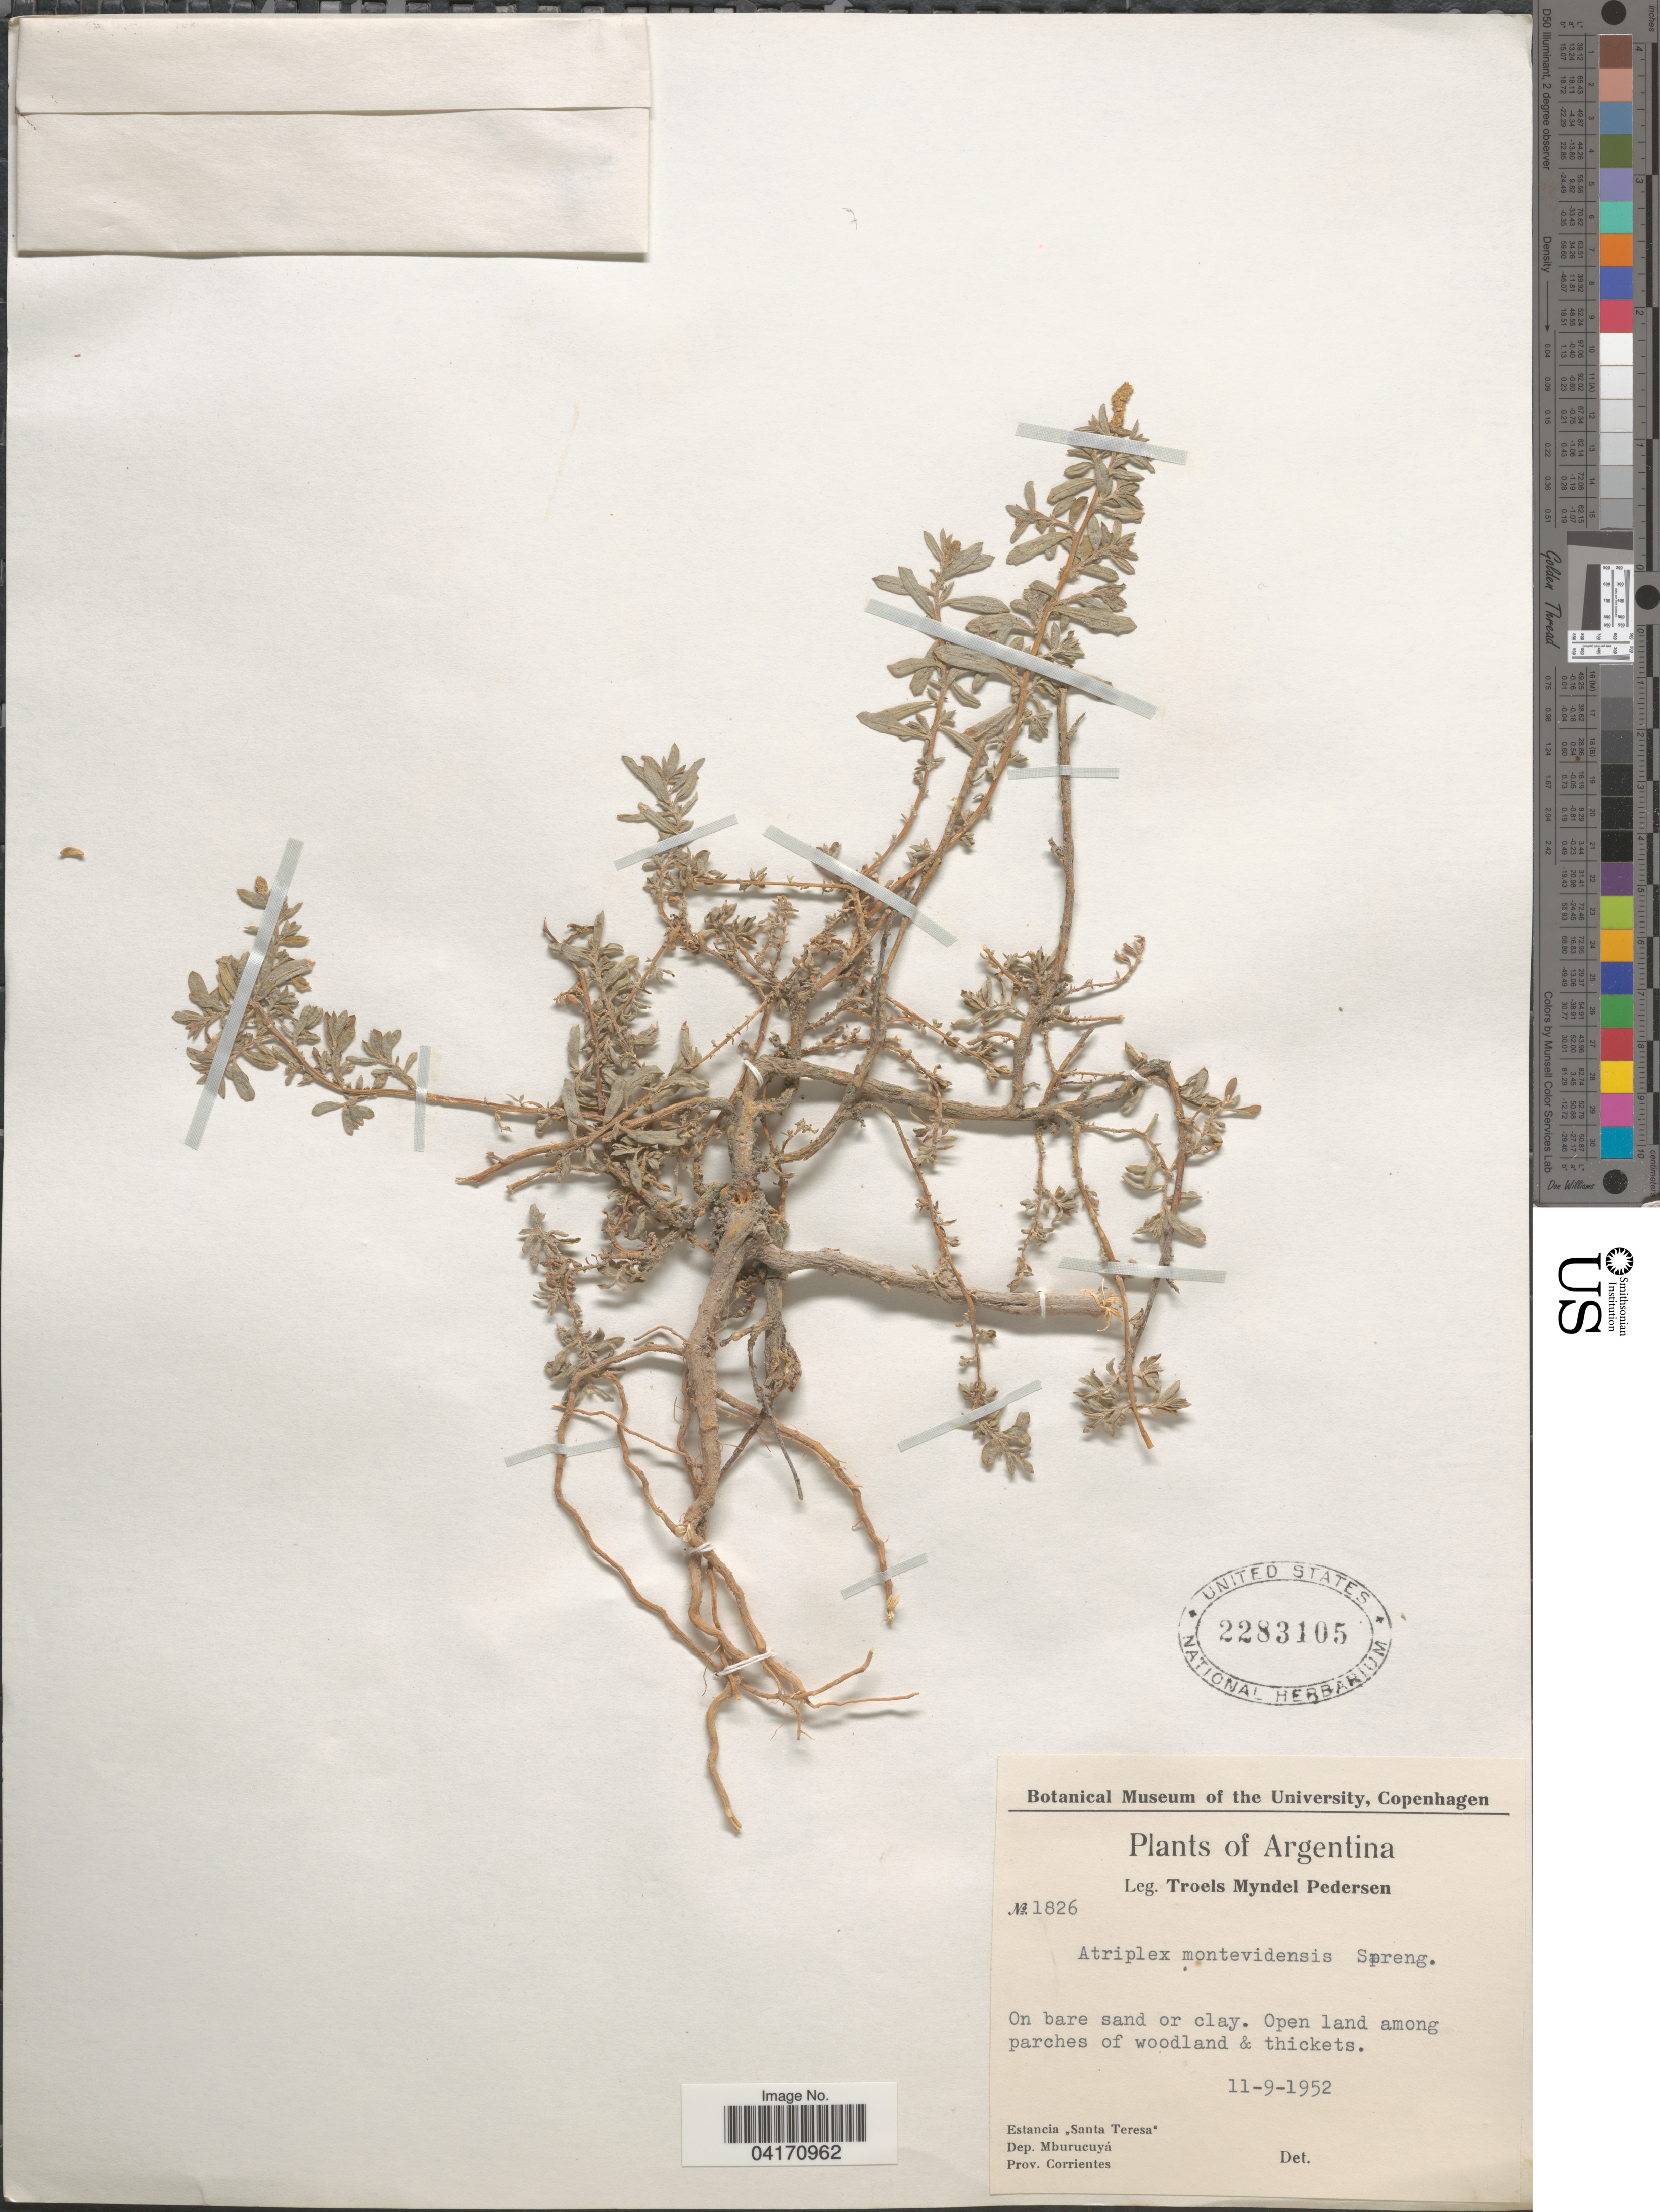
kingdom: Plantae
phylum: Tracheophyta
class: Magnoliopsida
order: Caryophyllales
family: Amaranthaceae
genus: Atriplex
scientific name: Atriplex montevidensis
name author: Spreng.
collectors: T. Pederson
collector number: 1826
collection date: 1952-09-11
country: Argentina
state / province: Corrientes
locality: Estancia "Santa Teresa". Dep. Mburucuyá.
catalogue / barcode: US 2283105